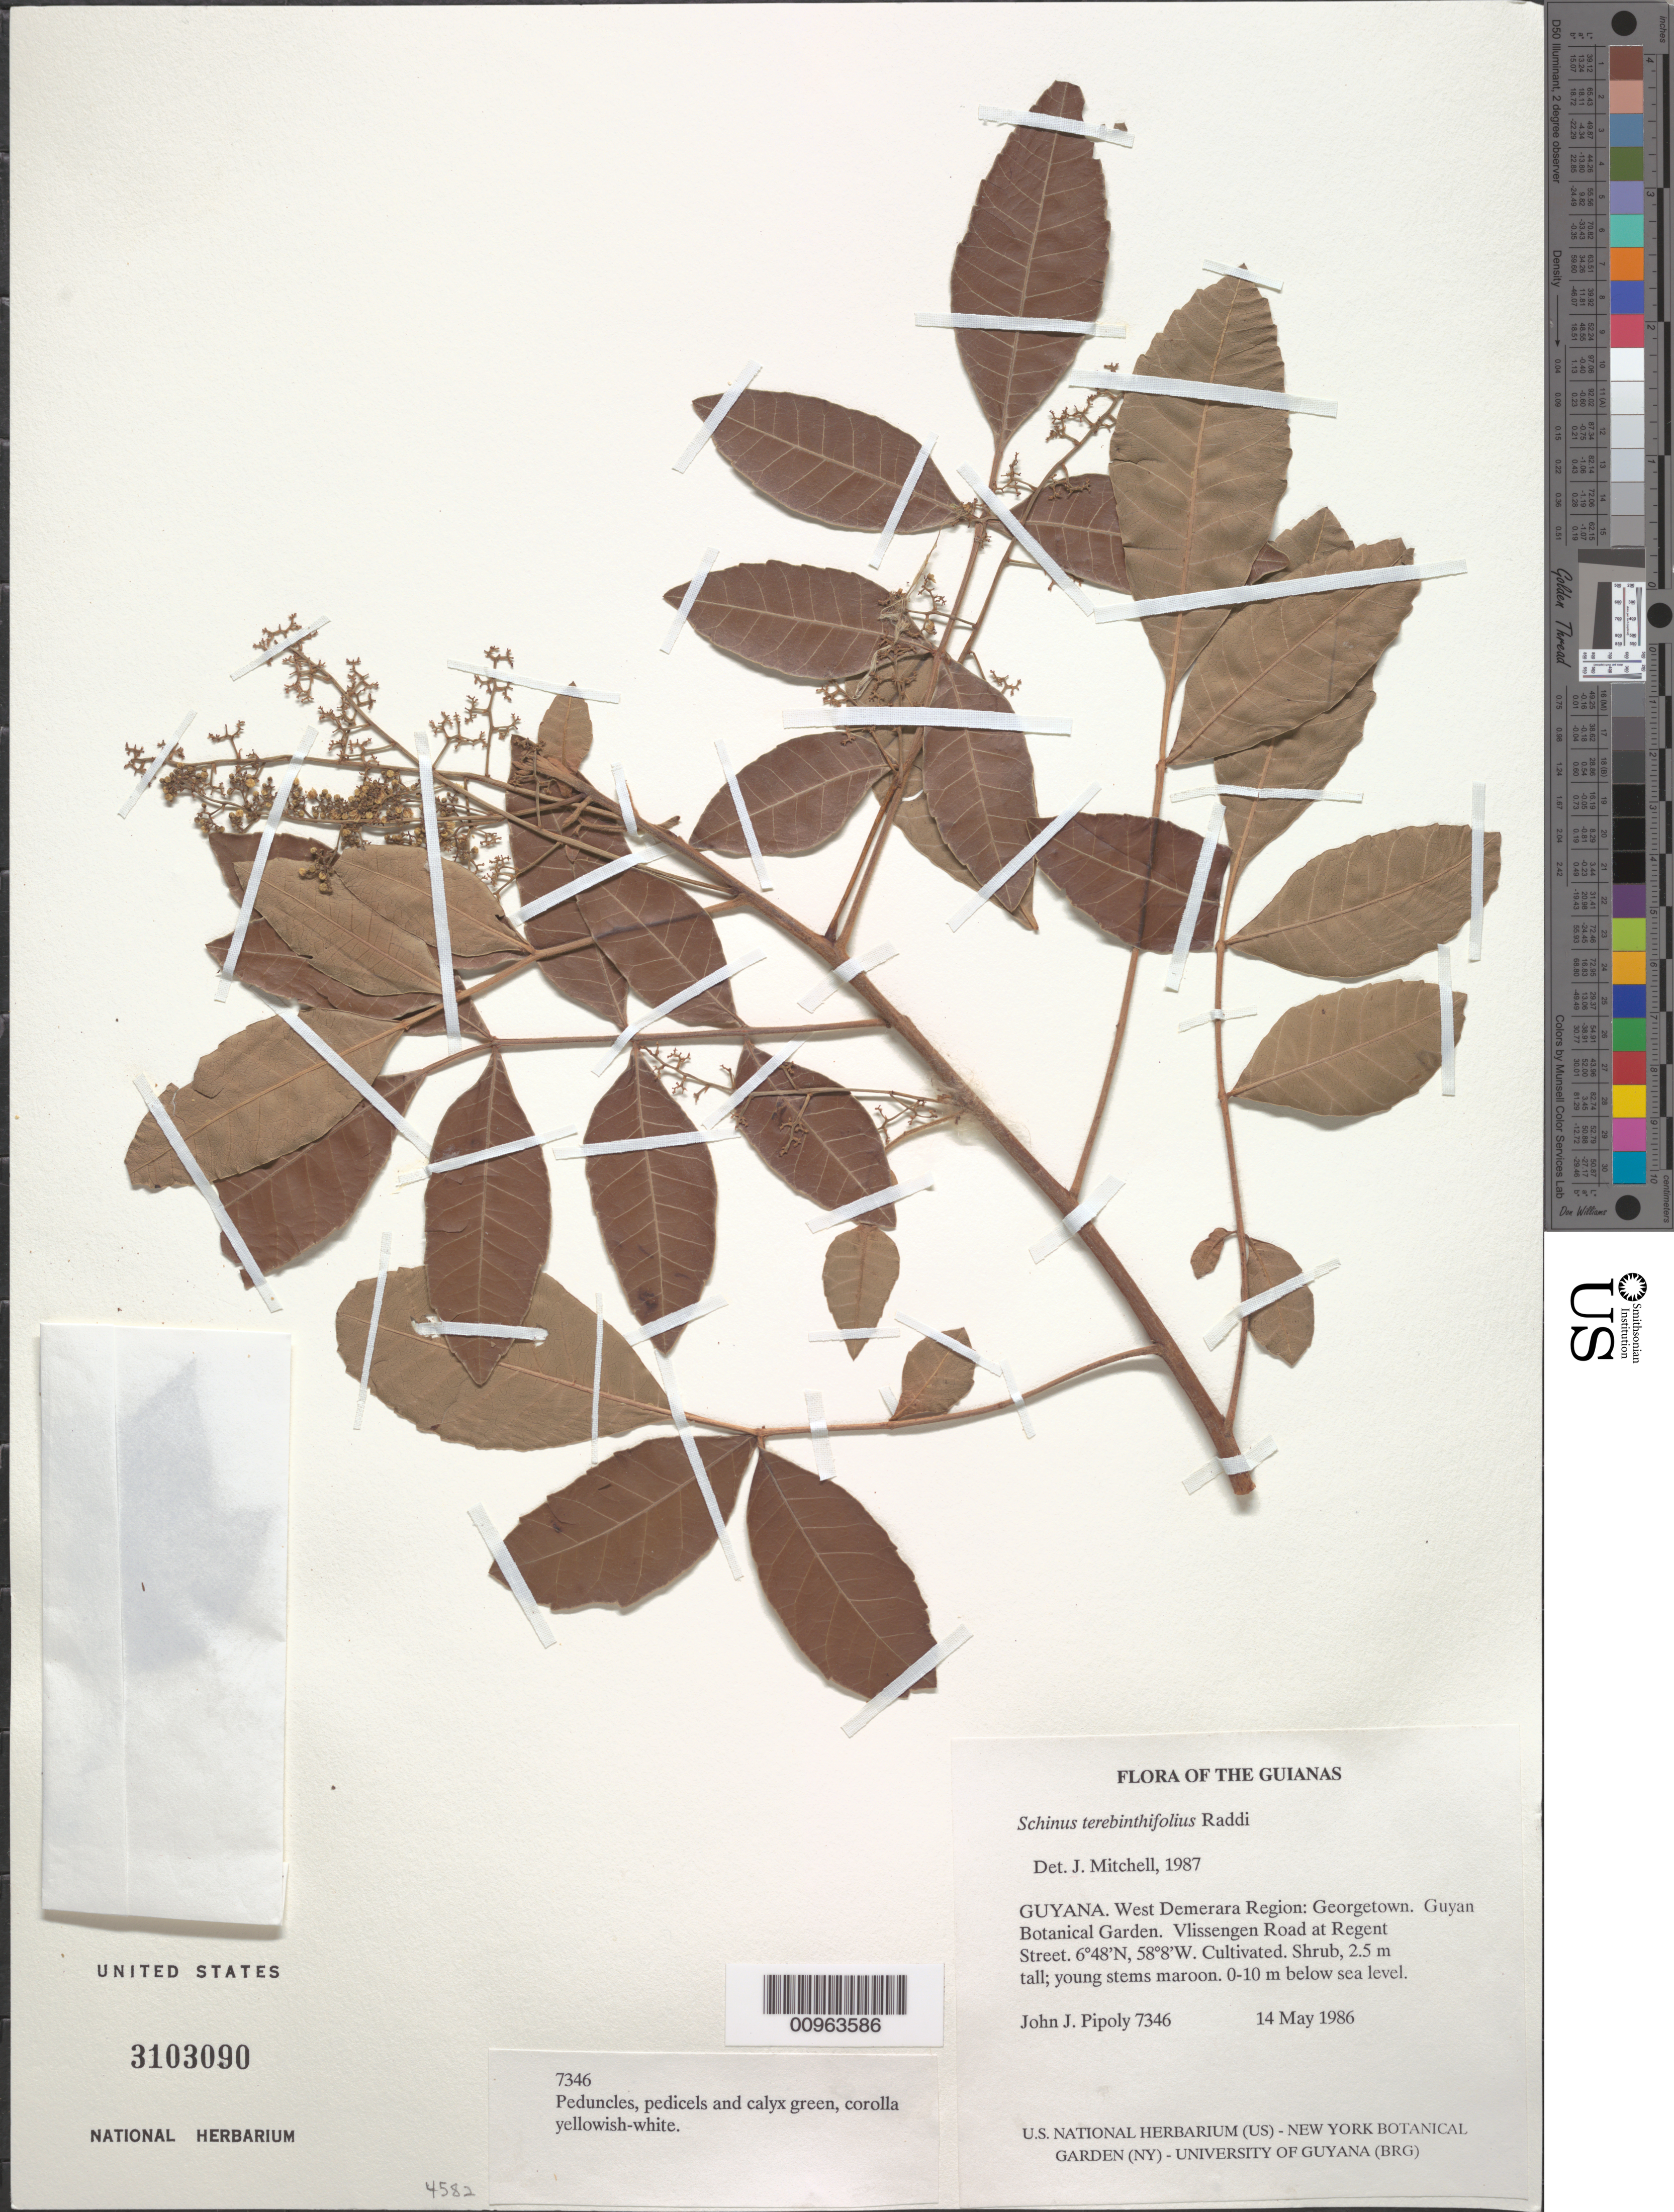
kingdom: Plantae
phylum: Tracheophyta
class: Magnoliopsida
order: Sapindales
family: Anacardiaceae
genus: Schinus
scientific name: Schinus terebinthifolia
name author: Raddi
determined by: Mitchell, John D.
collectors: J. J. Pipoly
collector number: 7346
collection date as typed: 14 May 1986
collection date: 1986-05-14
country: Guyana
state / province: Demerara-Mahaica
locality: Georgetown. Guyana Botanical Garden. Vlissengen Road at Regent Street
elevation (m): -3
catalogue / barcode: US 3103090